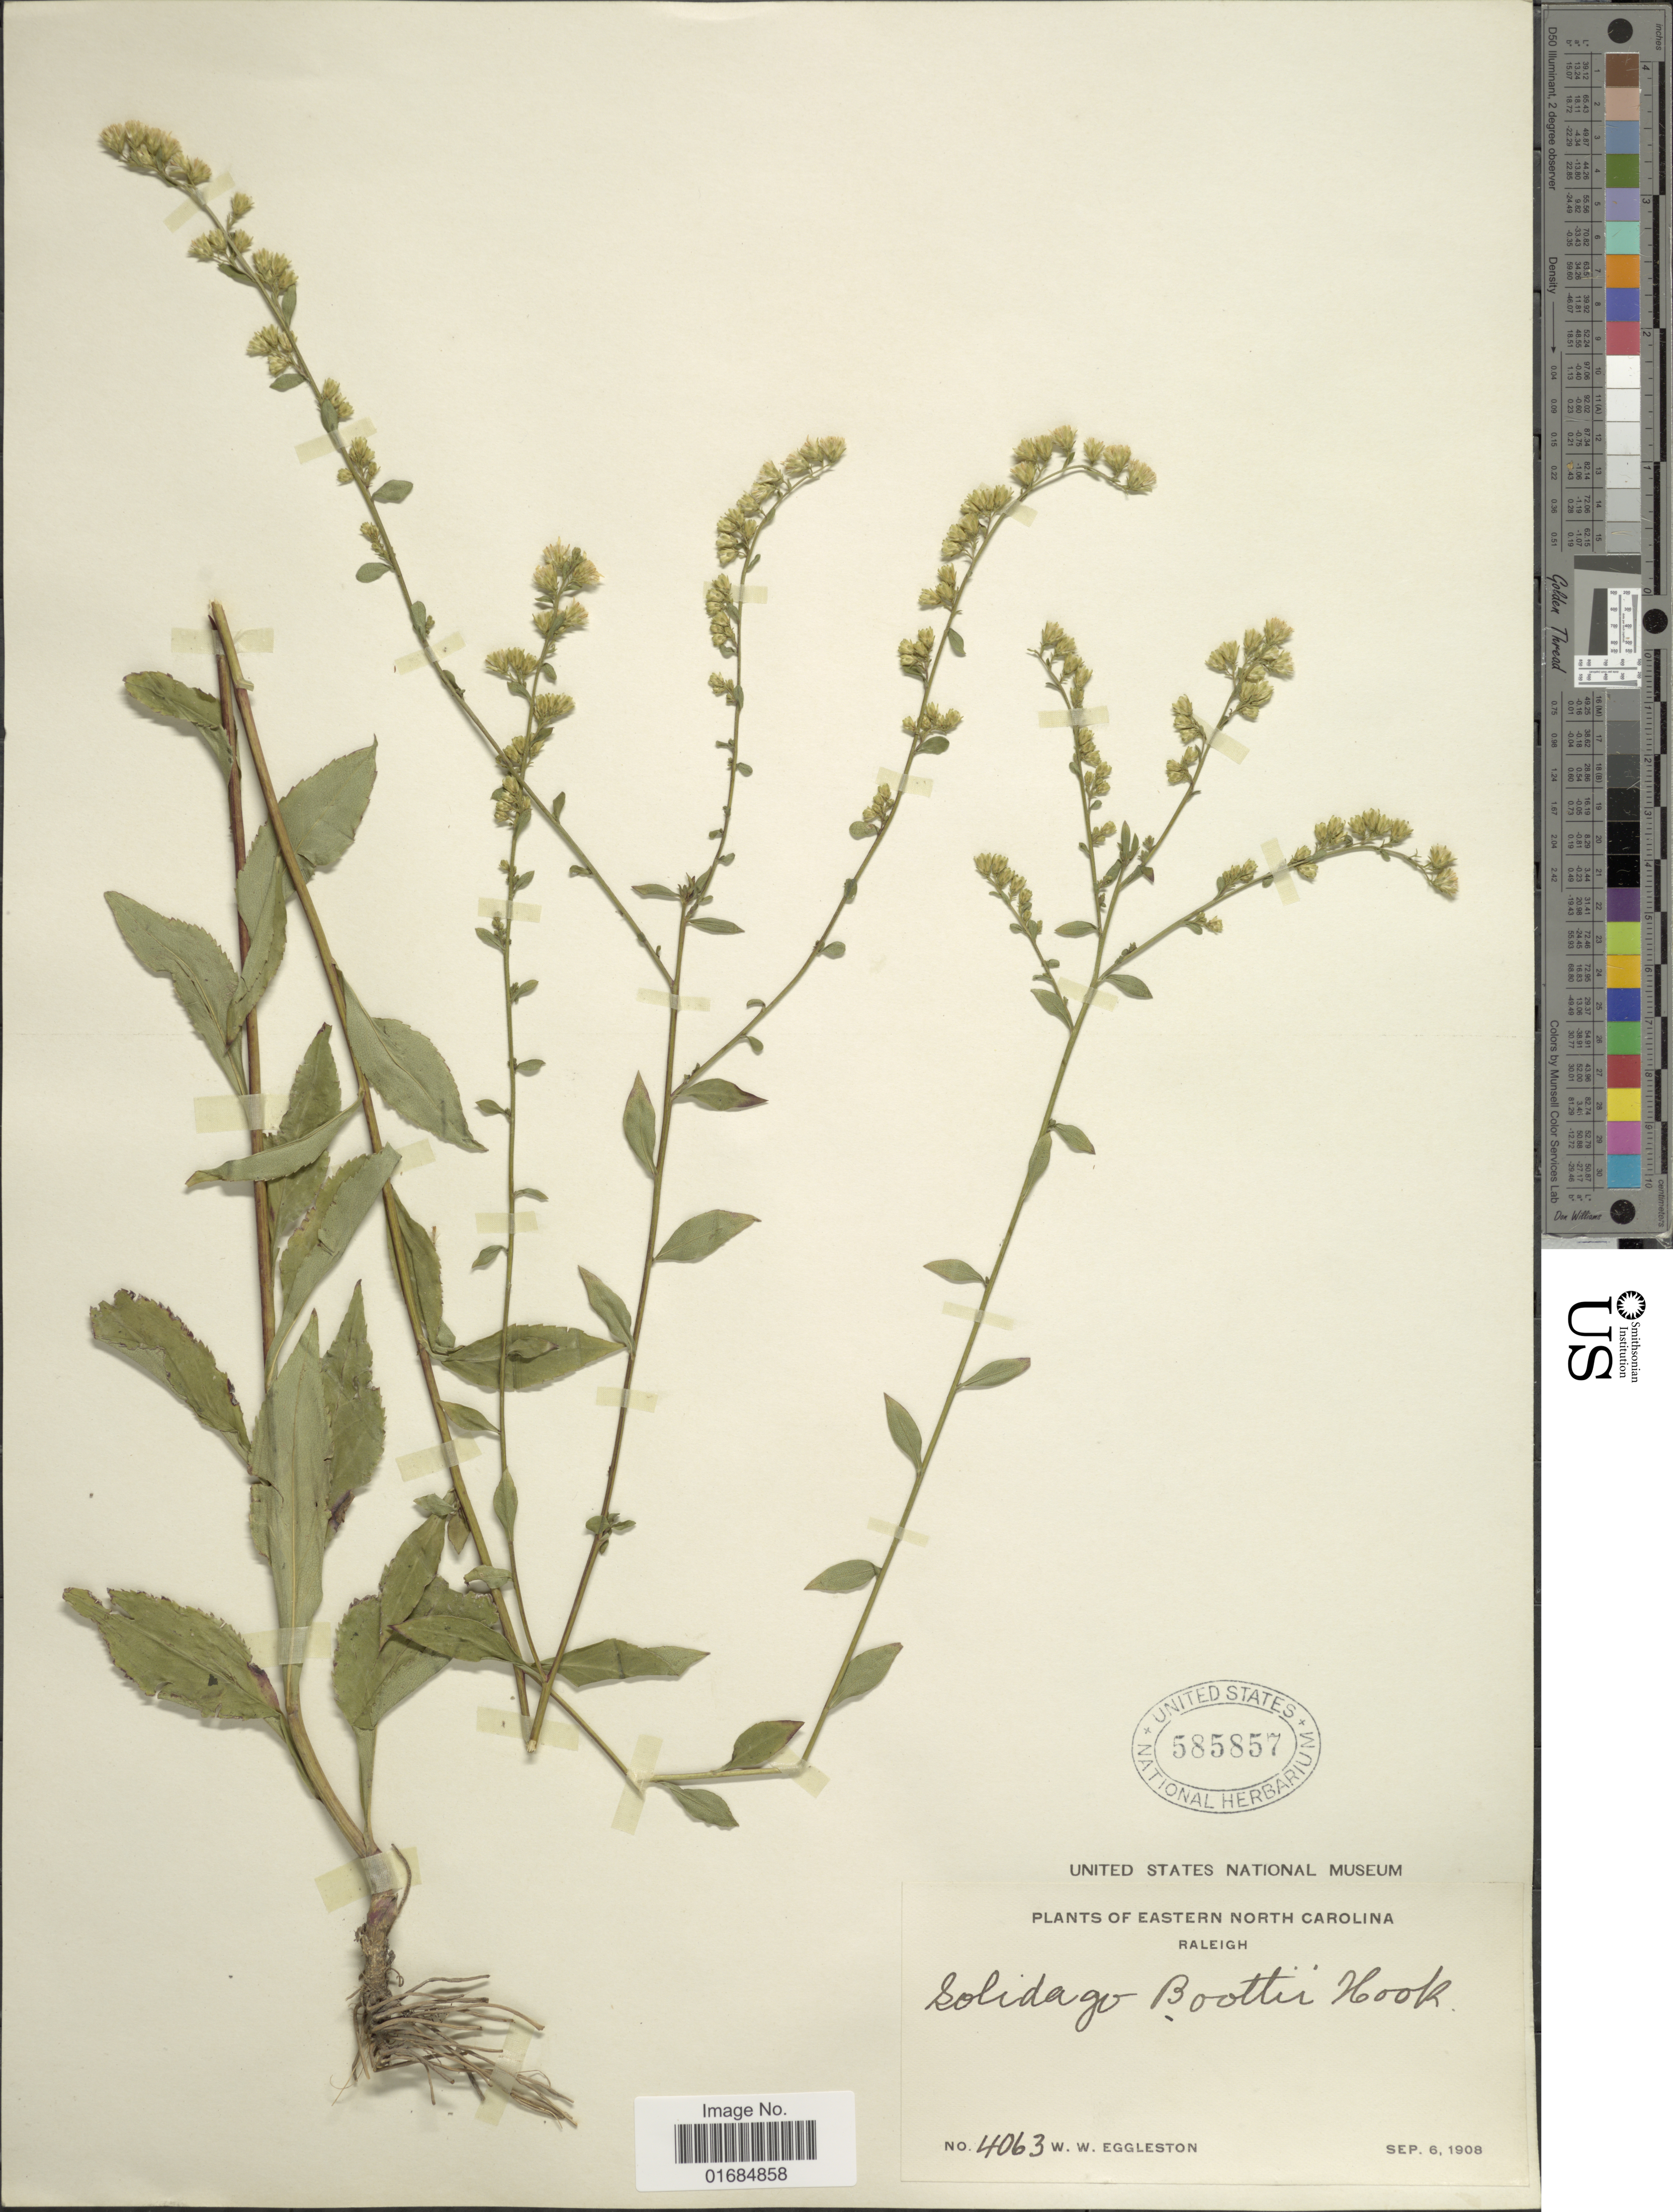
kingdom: Plantae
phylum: Tracheophyta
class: Magnoliopsida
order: Asterales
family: Asteraceae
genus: Solidago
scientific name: Solidago boottii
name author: Hook.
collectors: W. W. Eggleston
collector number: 4063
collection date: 1908-09-06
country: United States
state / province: North Carolina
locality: Eastern north Carolina, Raleigh.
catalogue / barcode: US 585857